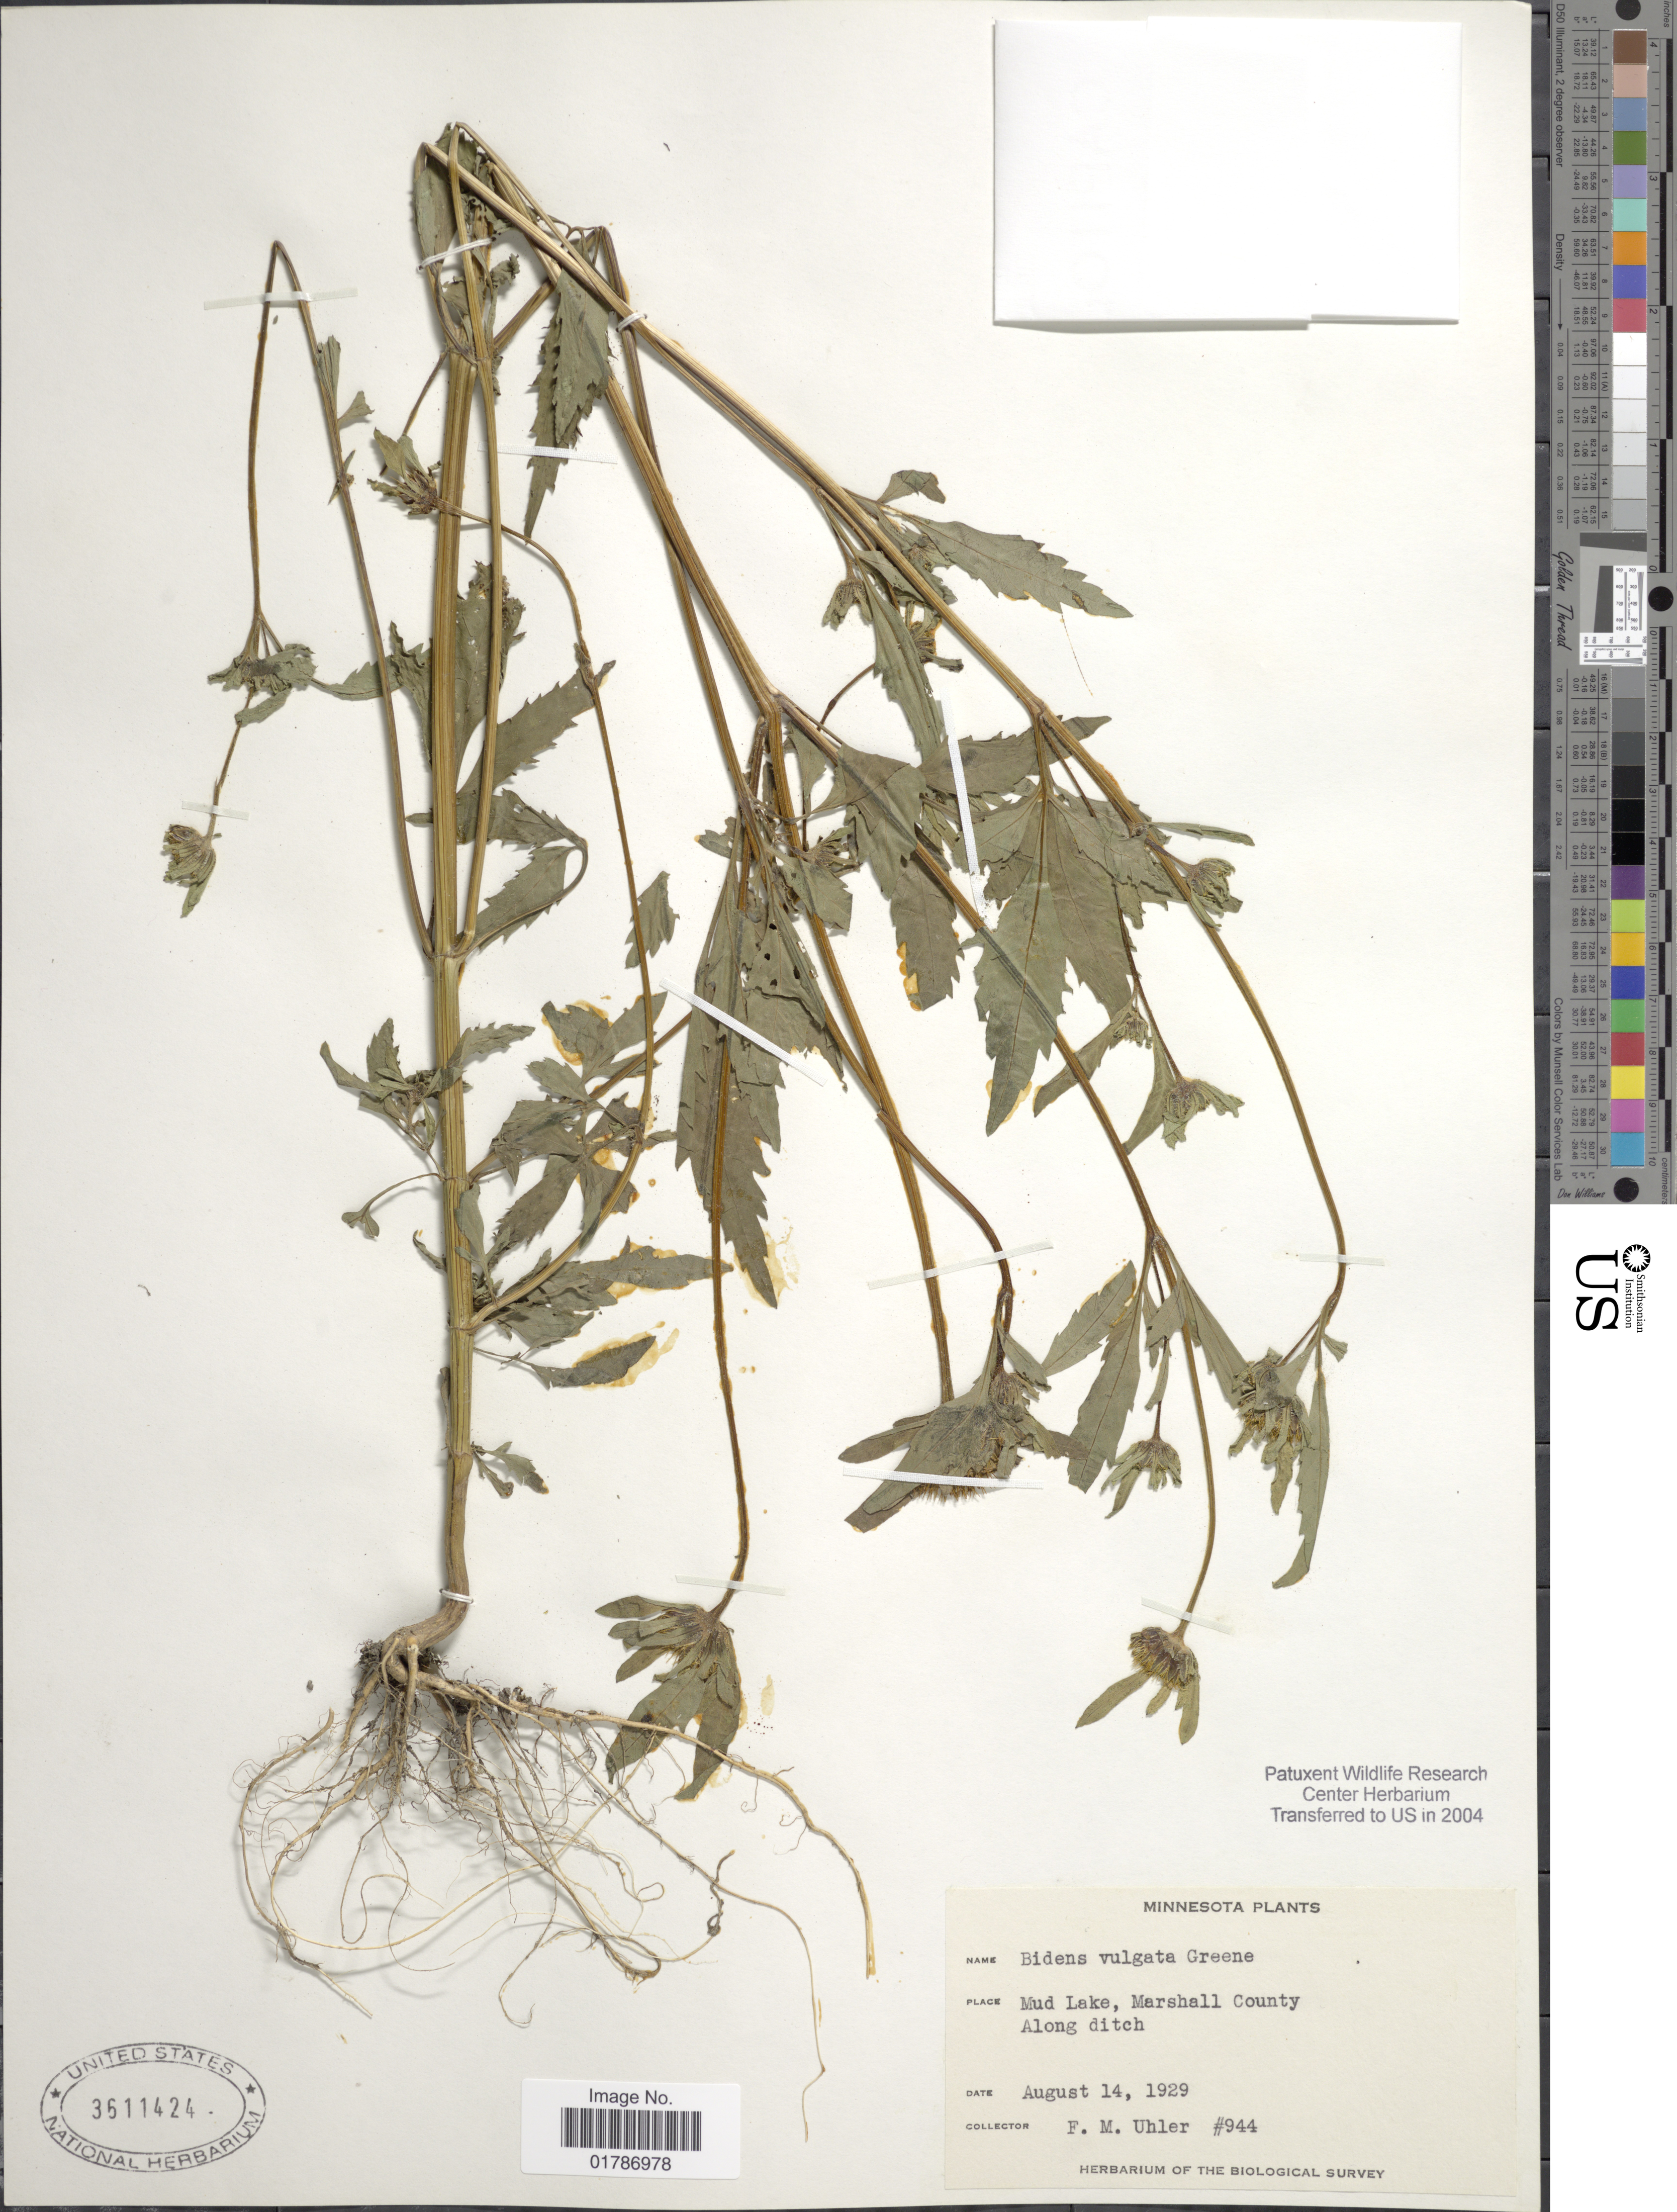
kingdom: Plantae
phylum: Tracheophyta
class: Magnoliopsida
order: Asterales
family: Asteraceae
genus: Bidens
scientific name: Bidens vulgata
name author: Greene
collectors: F. M. Uhler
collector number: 944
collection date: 1929-08-14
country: United States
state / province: Minnesota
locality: Mud Lake, Marshall County, Along Ditch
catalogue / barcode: US 3611424